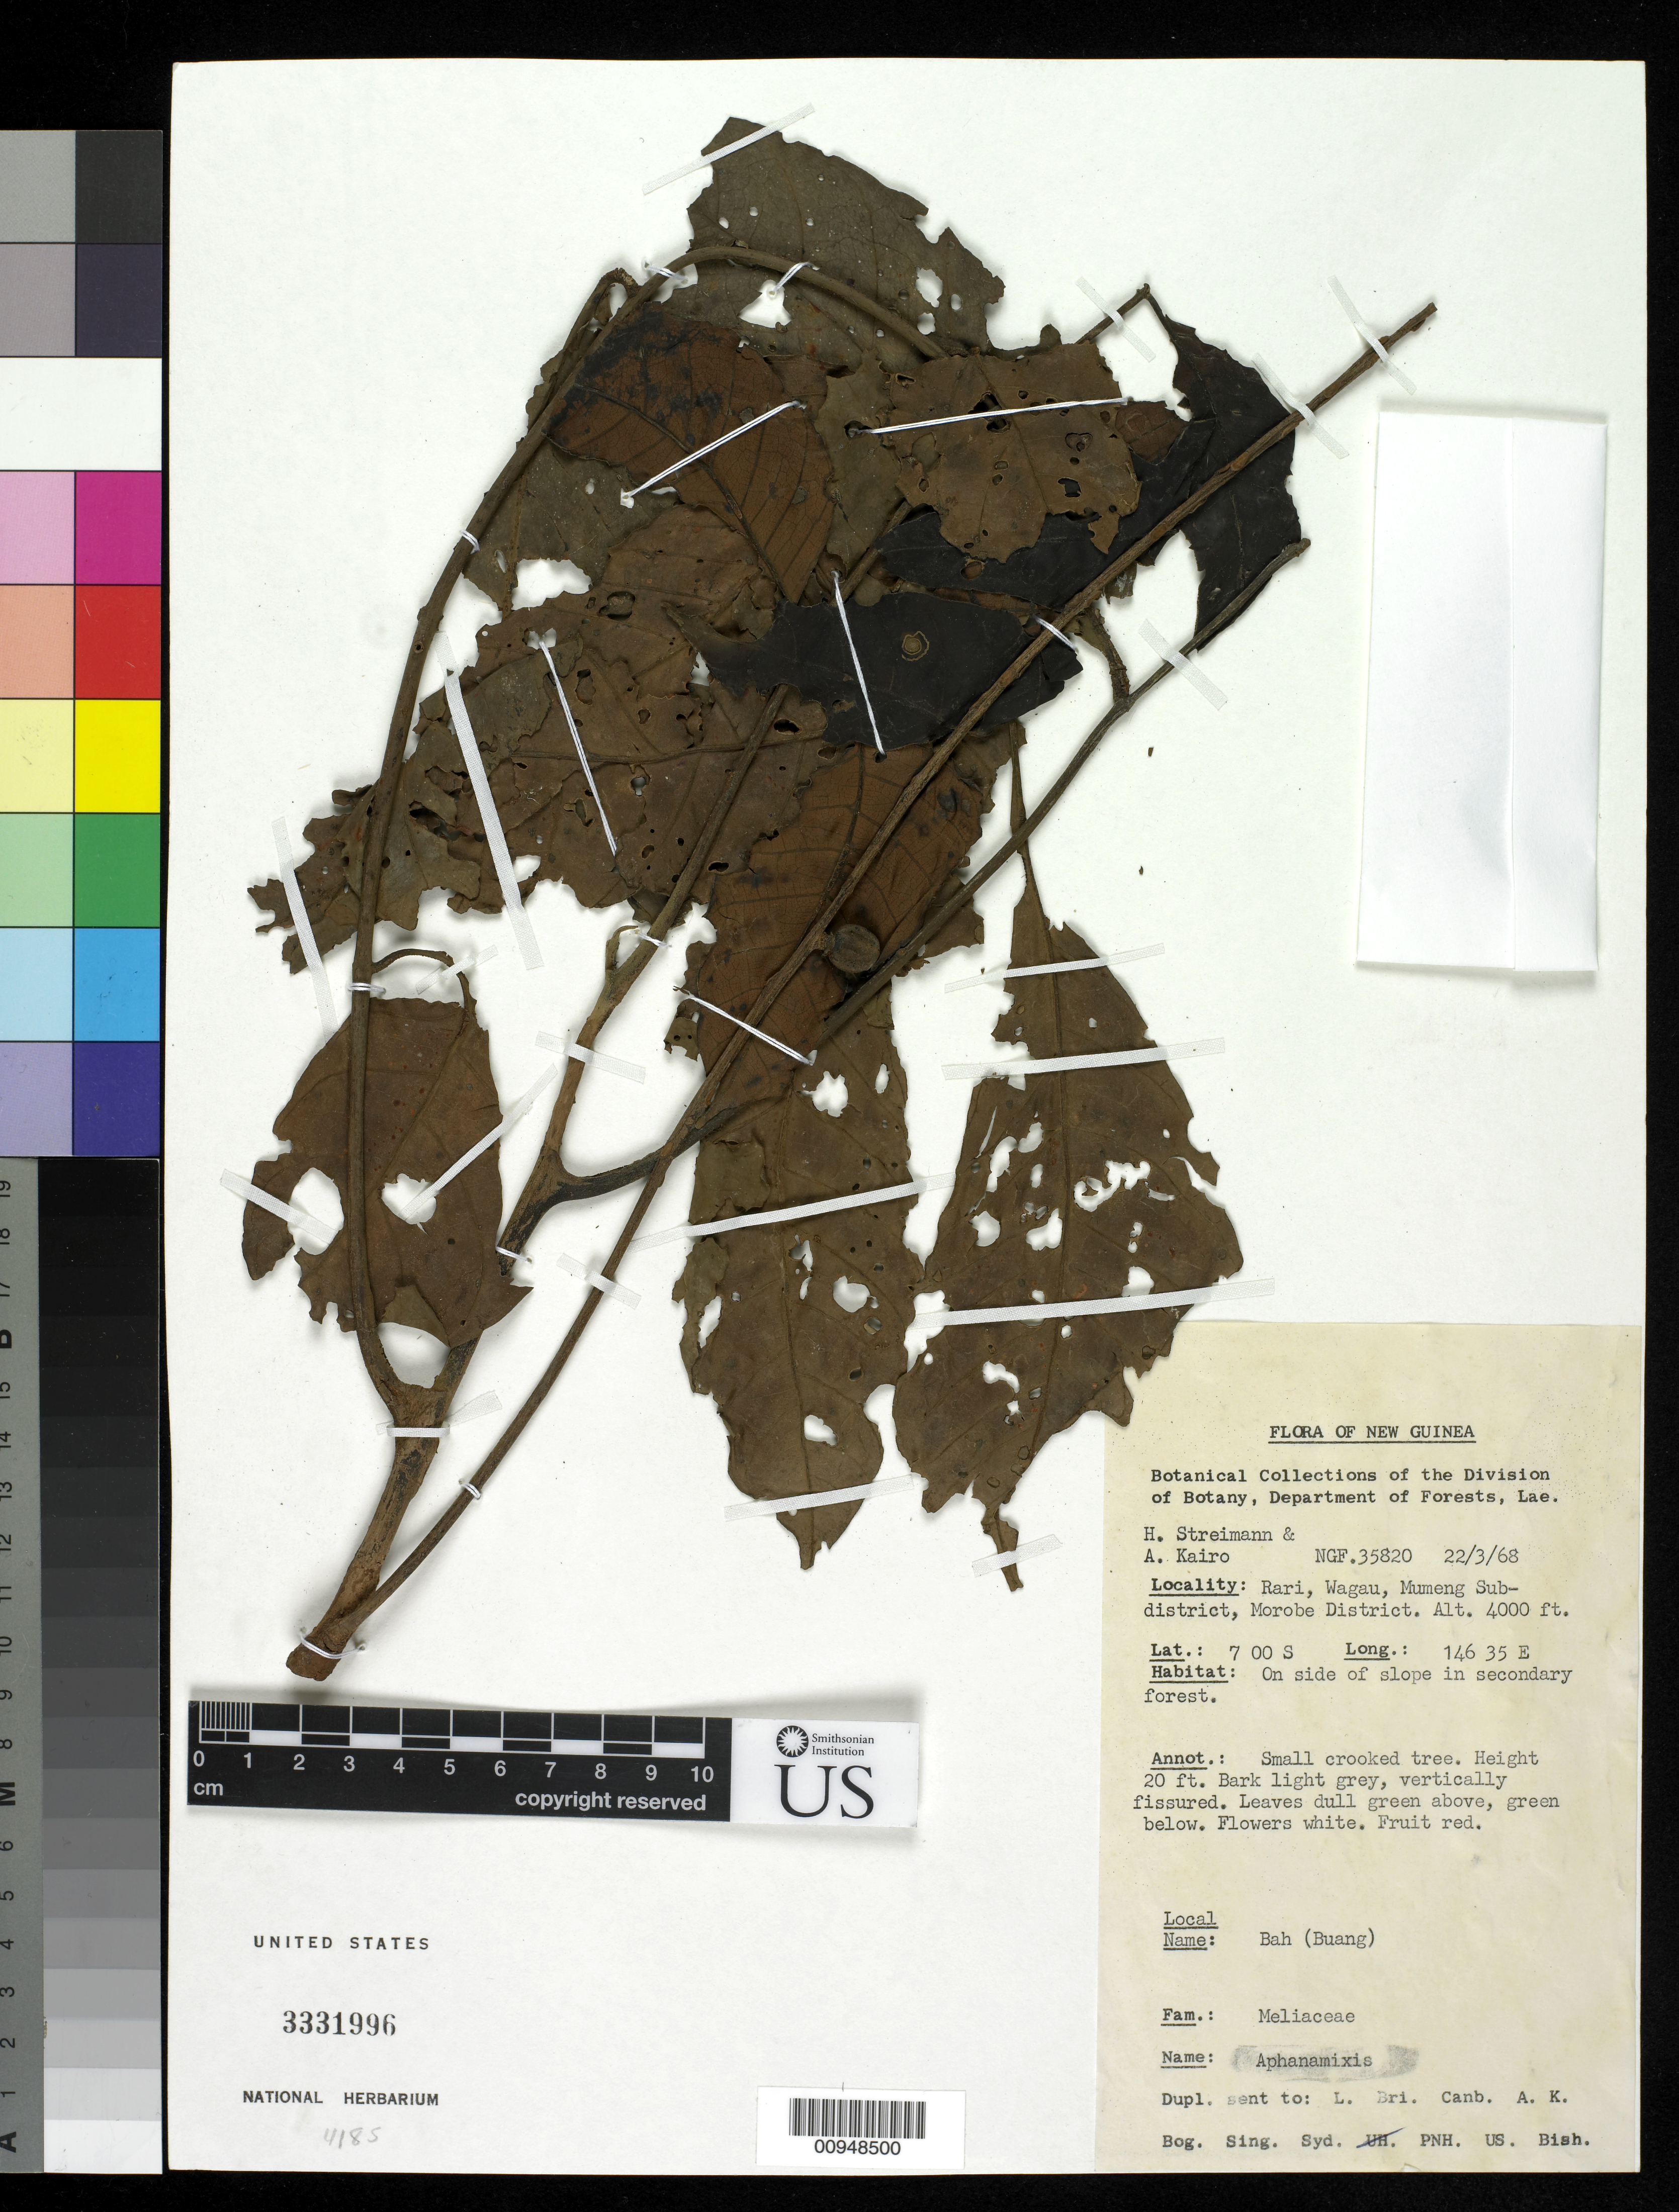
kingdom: Plantae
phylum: Tracheophyta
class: Magnoliopsida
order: Sapindales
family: Meliaceae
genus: Aphanamixis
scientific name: Aphanamixis sp.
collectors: H. Streimann & A. Kairo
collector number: NGF 35820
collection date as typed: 22 Mar 1968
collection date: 1968-03-22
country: Papua New Guinea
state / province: Morobe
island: New Guinea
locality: Rari, Wagau, Mumeng Subdistrict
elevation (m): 1219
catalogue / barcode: US 3331996